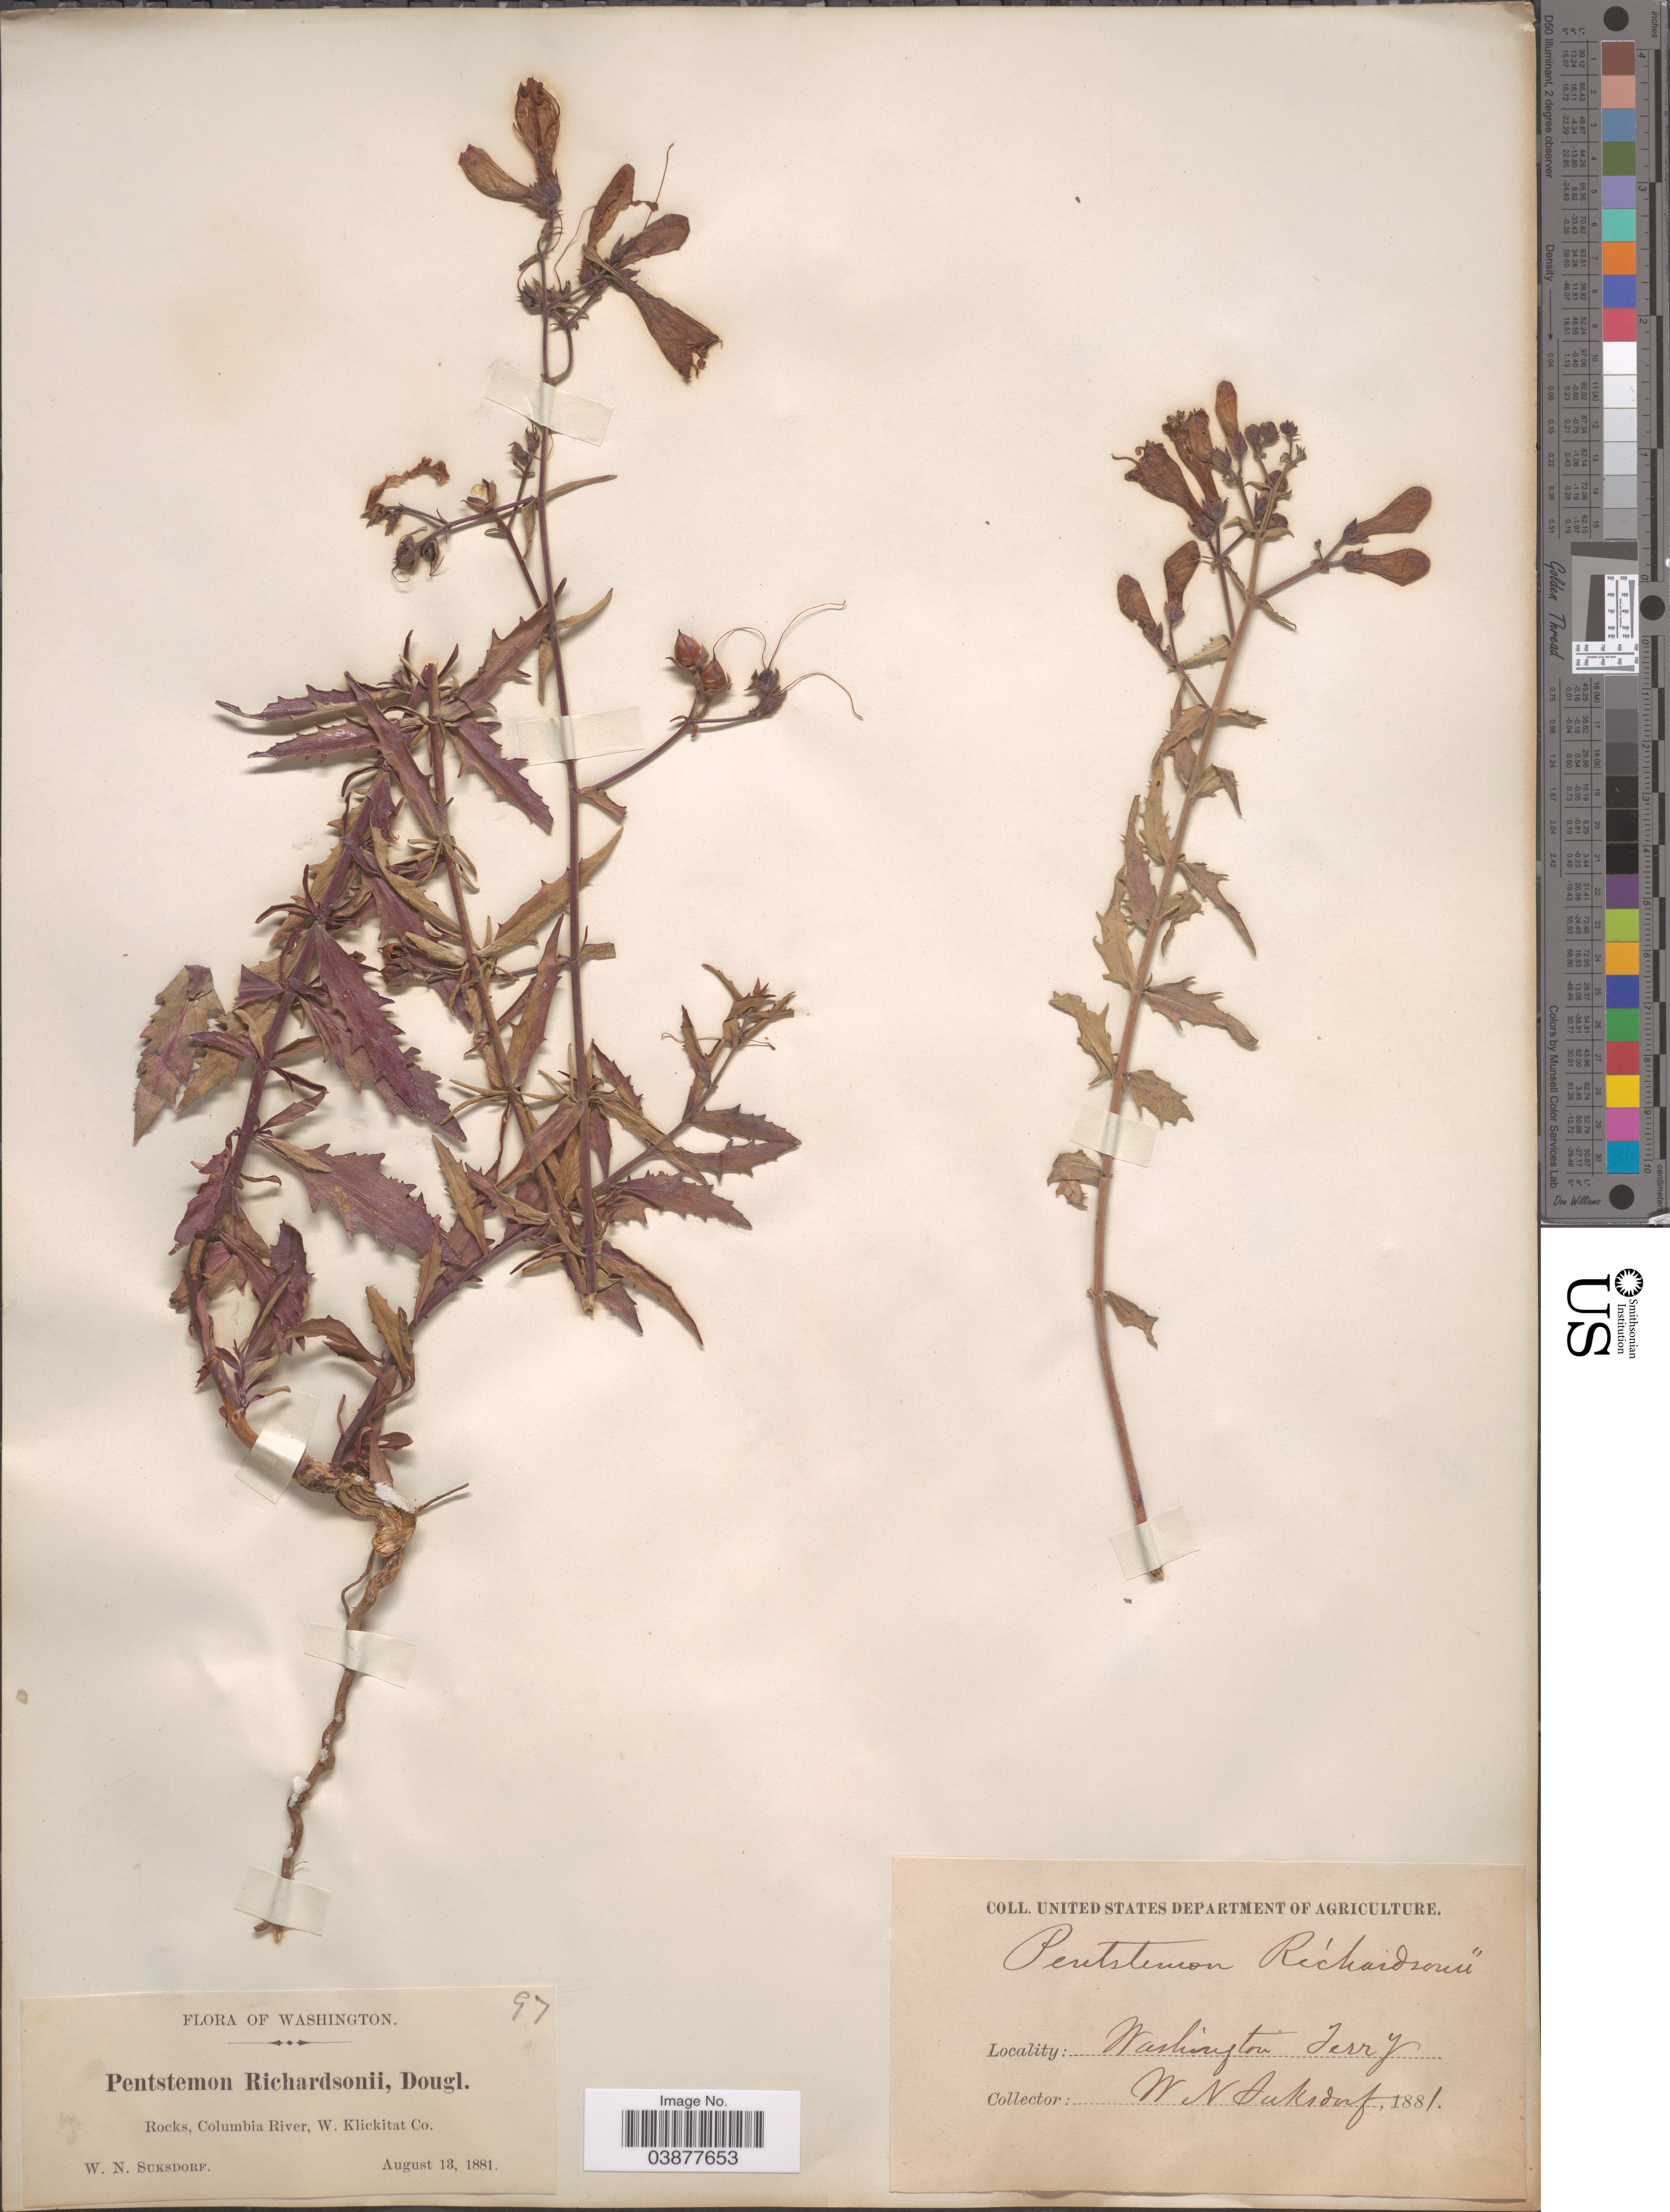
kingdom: Plantae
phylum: Tracheophyta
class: Magnoliopsida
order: Lamiales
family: Plantaginaceae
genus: Penstemon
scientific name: Penstemon richardsonii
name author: Douglas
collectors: W. N. Suksdorf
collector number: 97?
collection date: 1881-08-13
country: United States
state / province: Washington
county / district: Klickitat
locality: Rocks, Columbia River, W. Klickitat Co. Washington Terr.